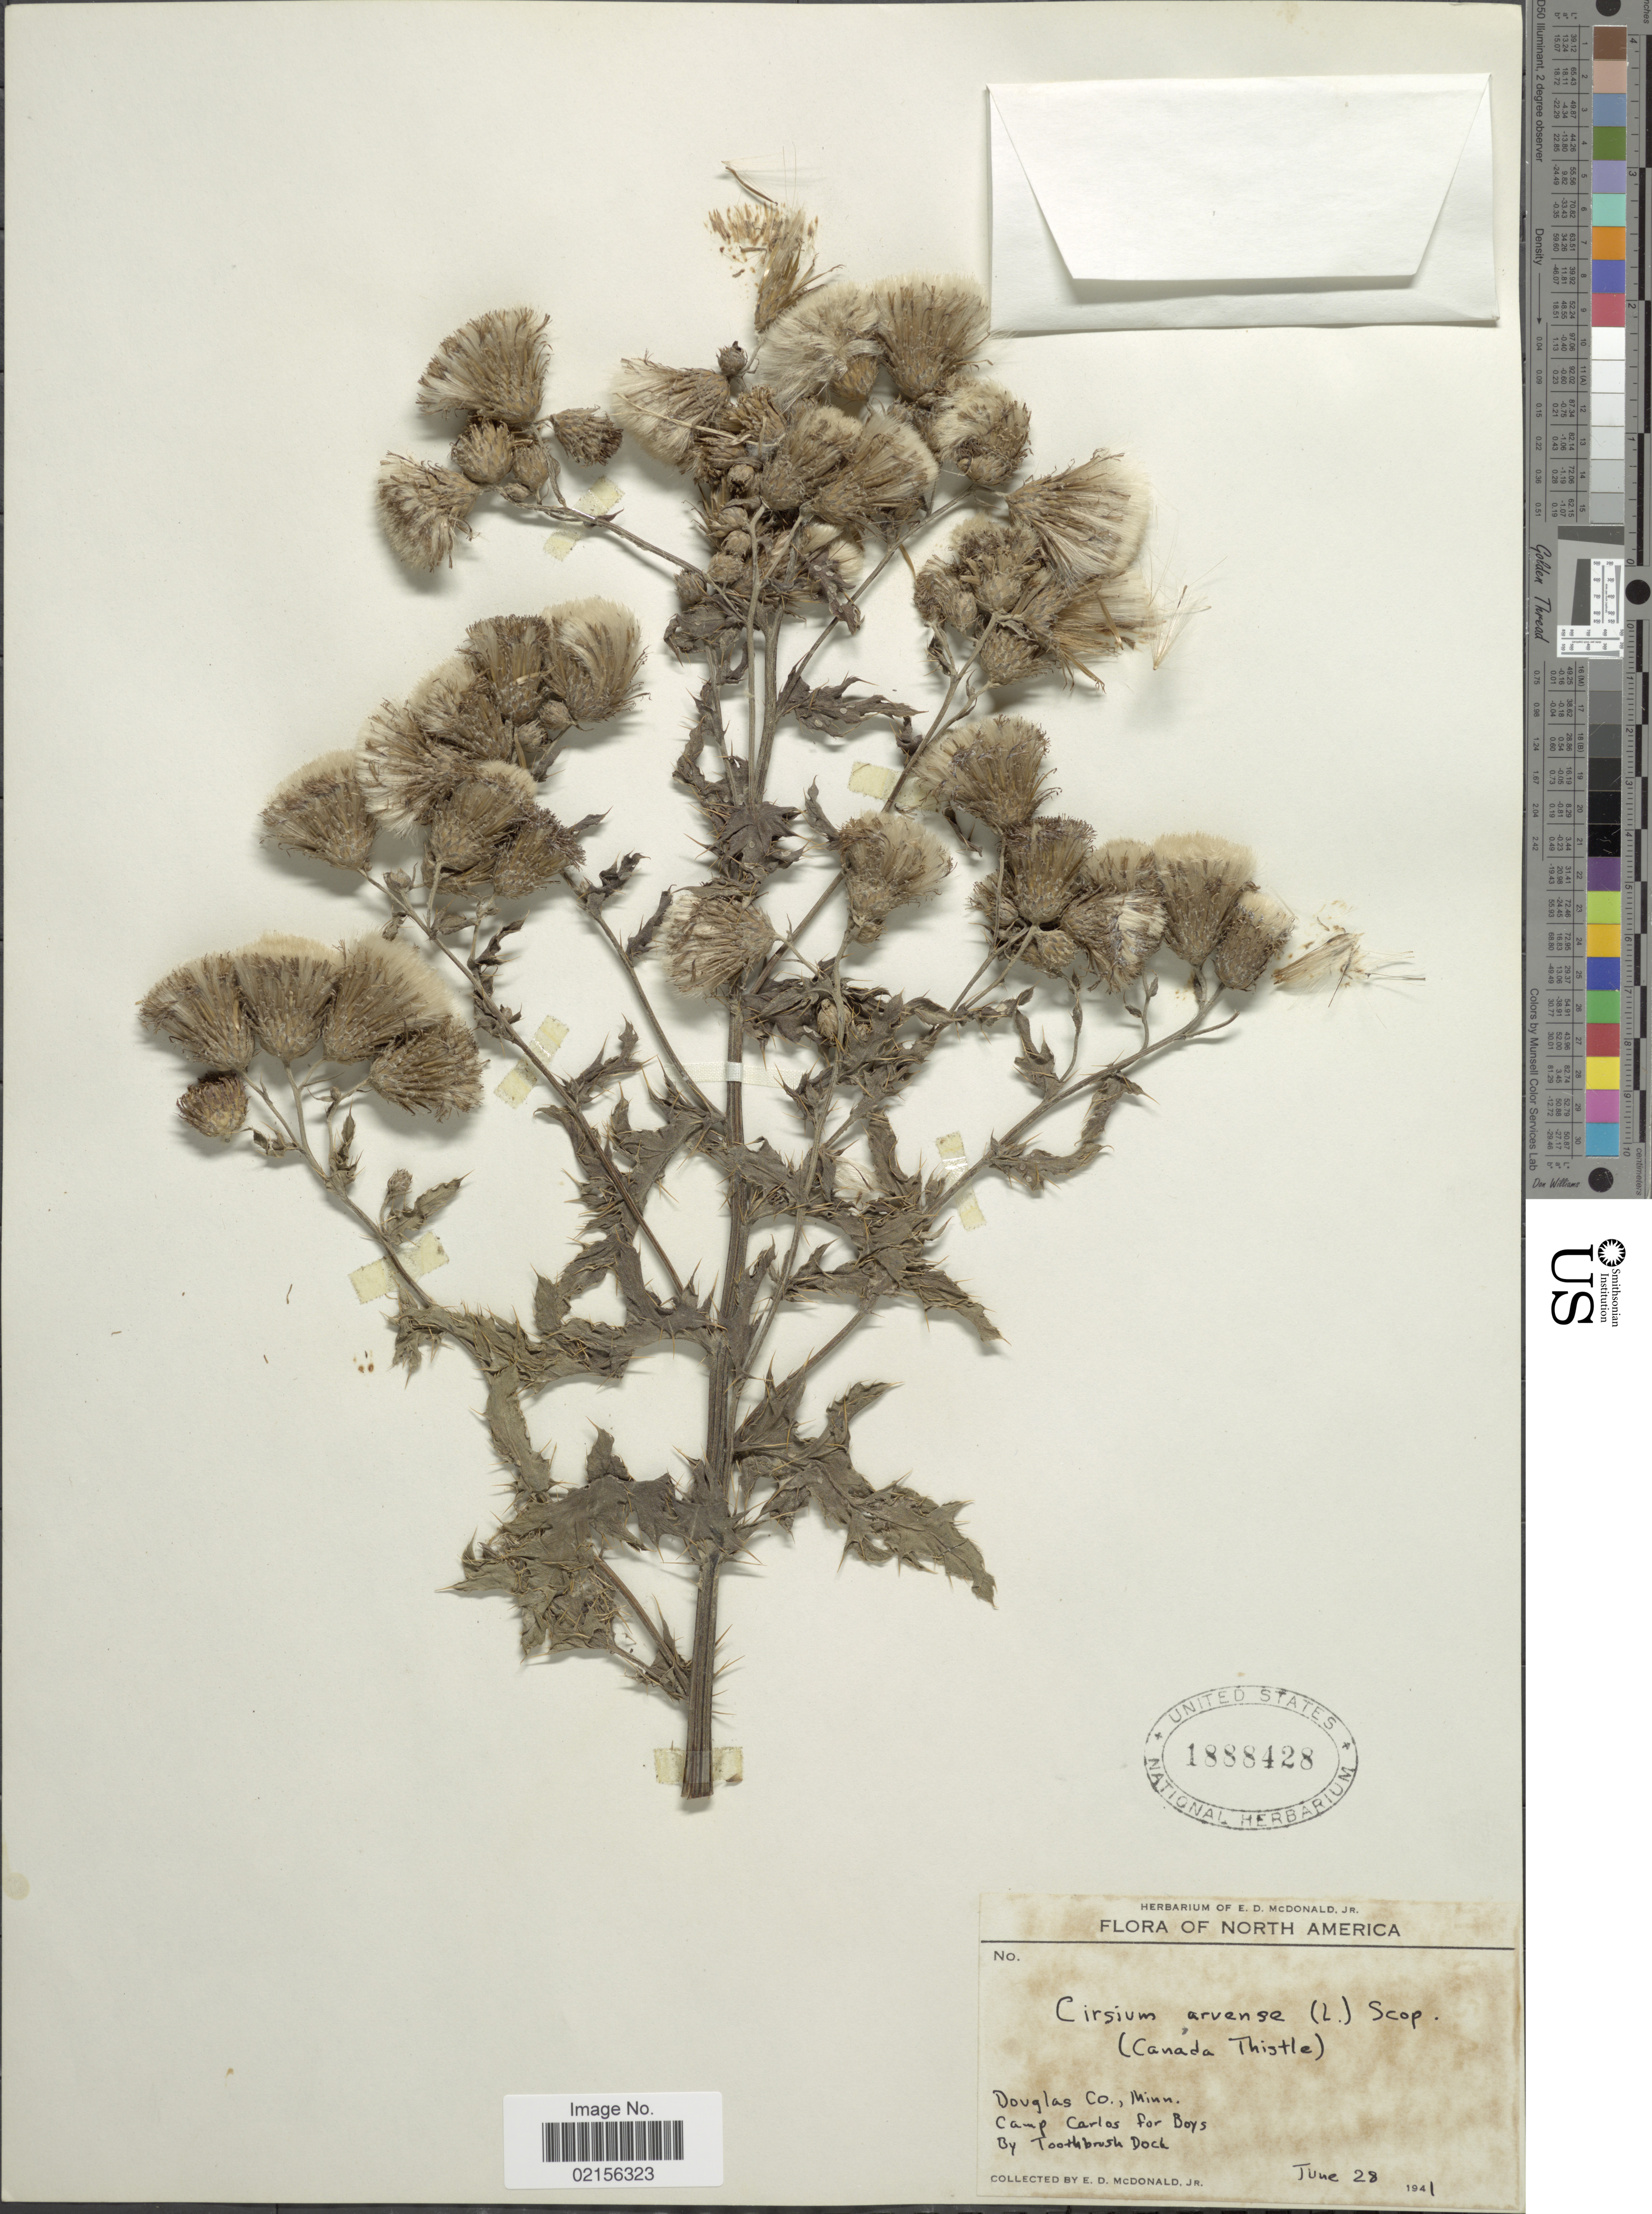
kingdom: Plantae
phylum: Tracheophyta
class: Magnoliopsida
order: Asterales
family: Asteraceae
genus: Cirsium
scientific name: Cirsium arvense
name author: (L.) Scop.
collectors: E. D. McDonald Jr.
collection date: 1941-06-28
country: United States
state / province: Minnesota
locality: Douglas Co., Camp Carlos for Boys By Toothbrush Dock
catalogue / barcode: US 1888428